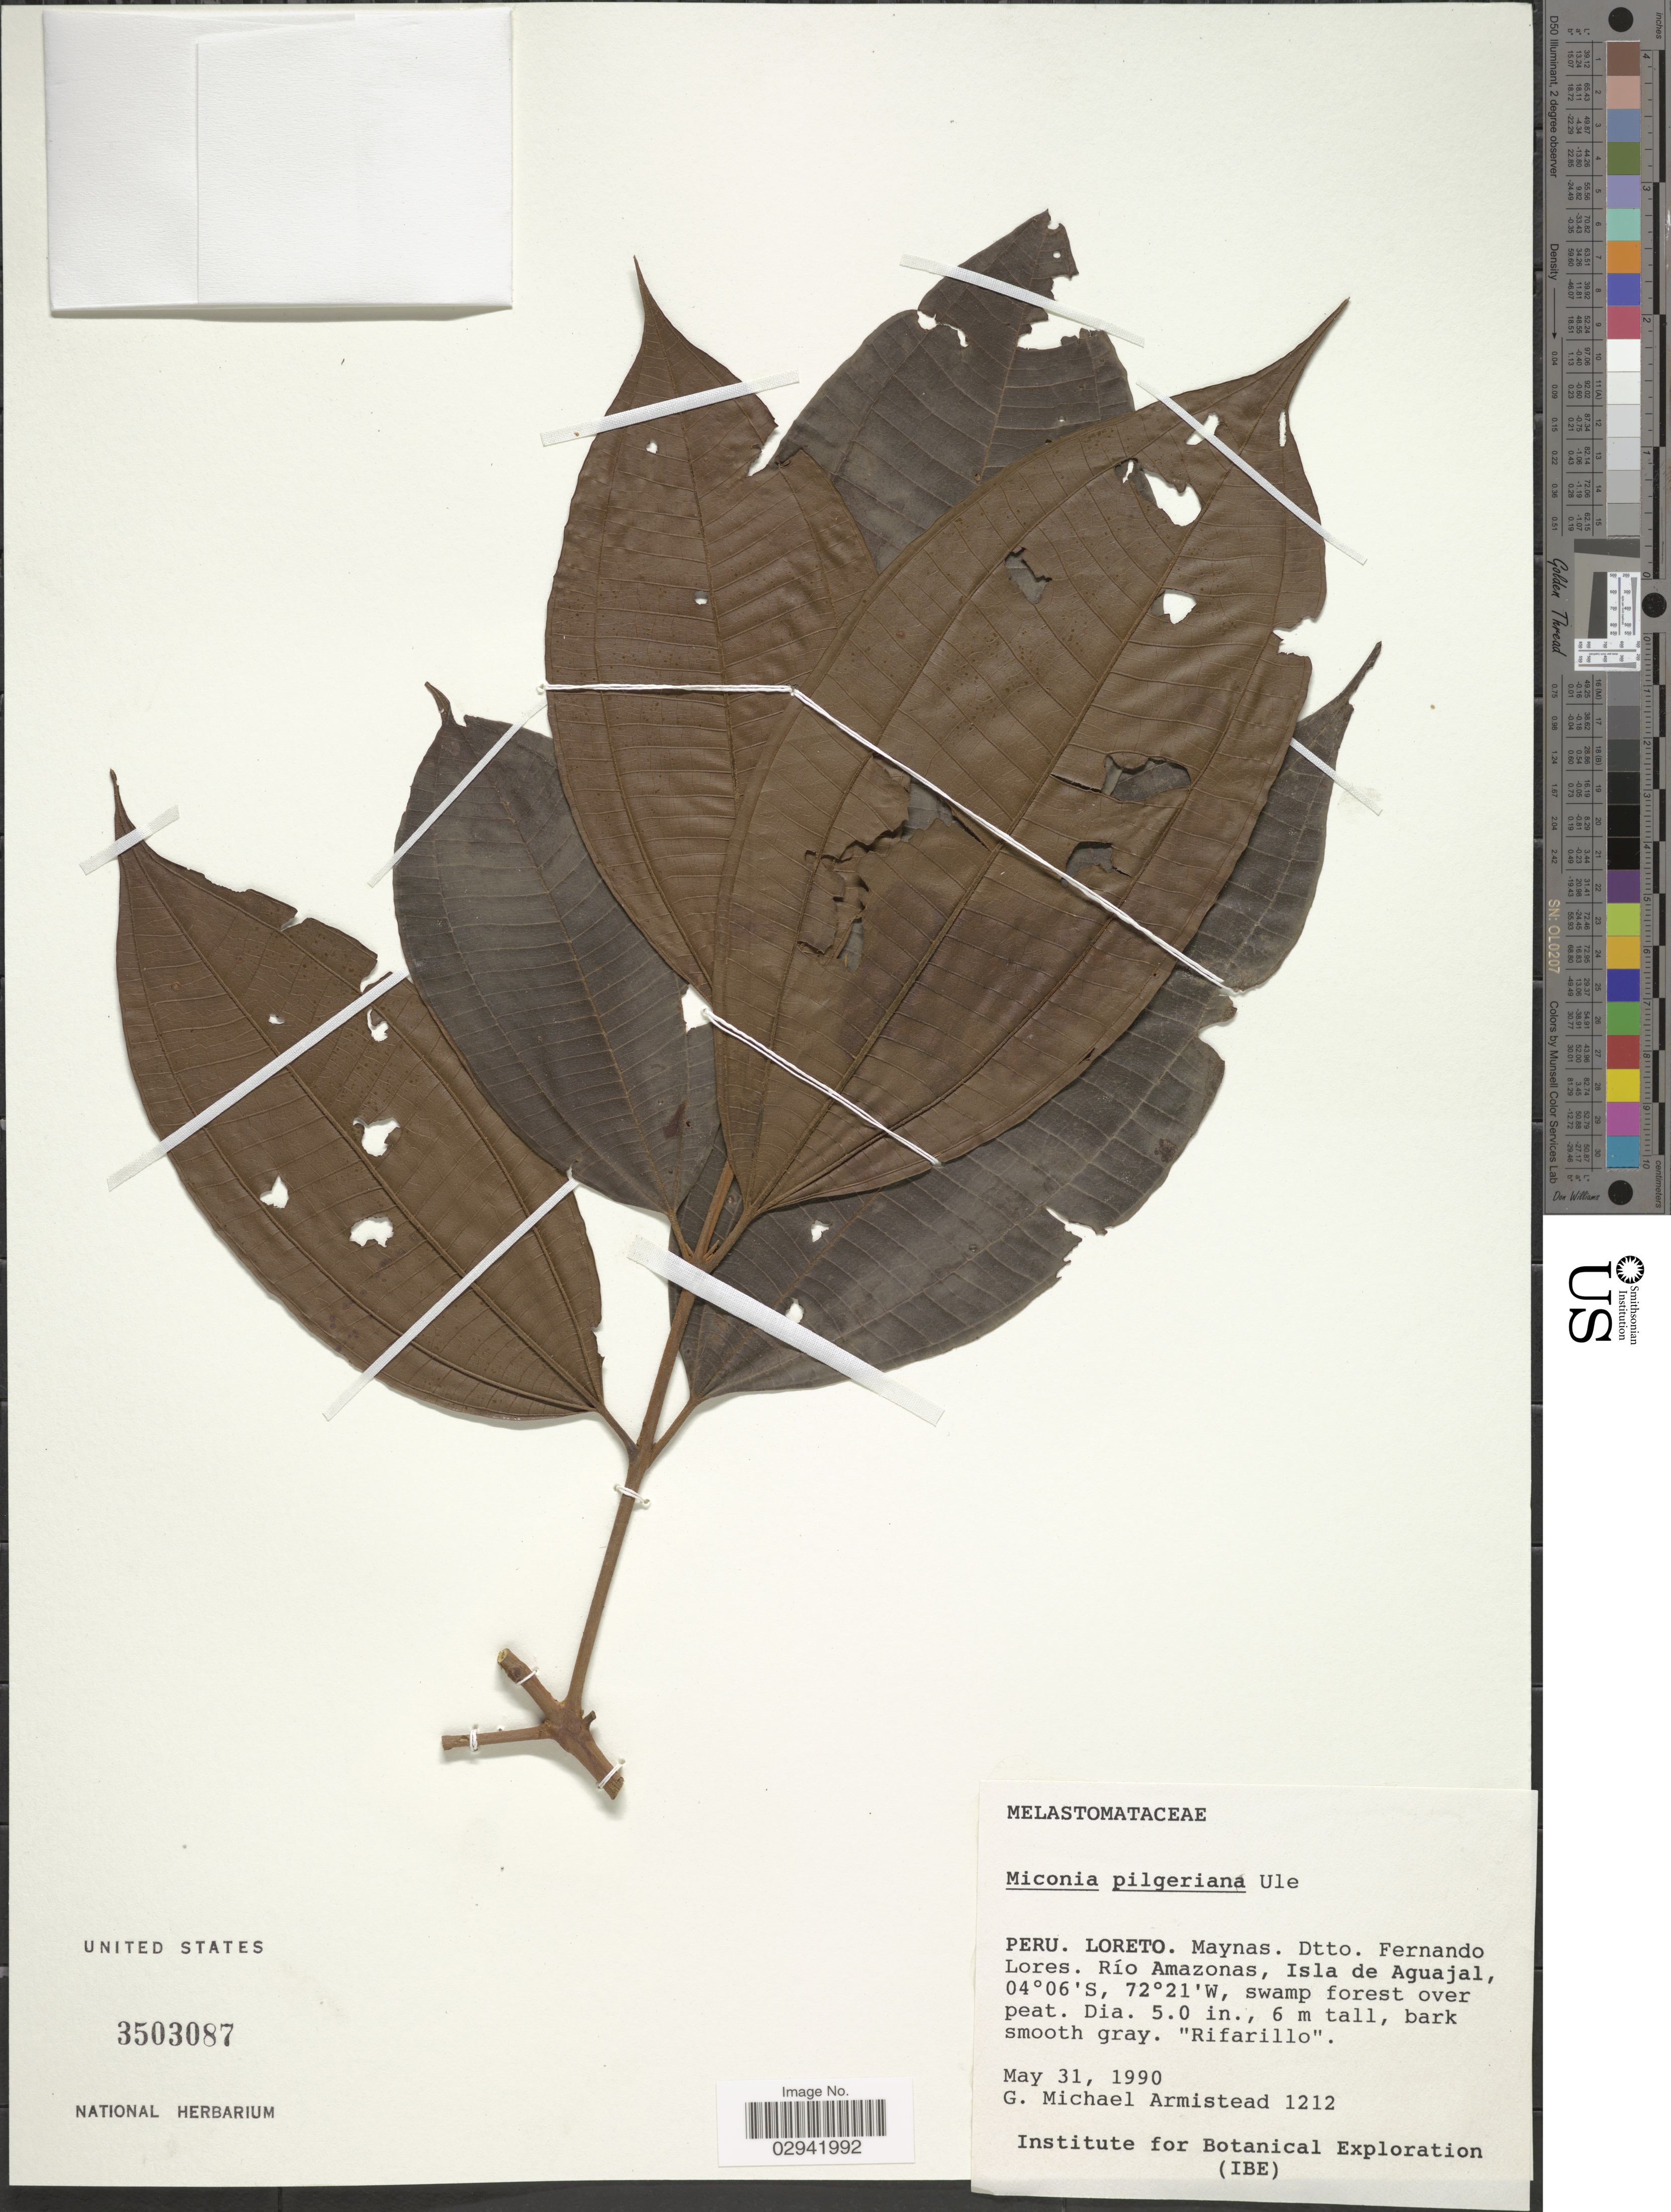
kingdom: Plantae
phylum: Tracheophyta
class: Magnoliopsida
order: Myrtales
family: Melastomataceae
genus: Miconia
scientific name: Miconia pilgeriana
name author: Ule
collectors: G. Armistead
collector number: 1212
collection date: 1990-05-31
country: Peru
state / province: Loreto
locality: Maynas. Dtto. Fernando Lores. Río Amazonas, Isla de Aguajal.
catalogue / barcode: US 3503087